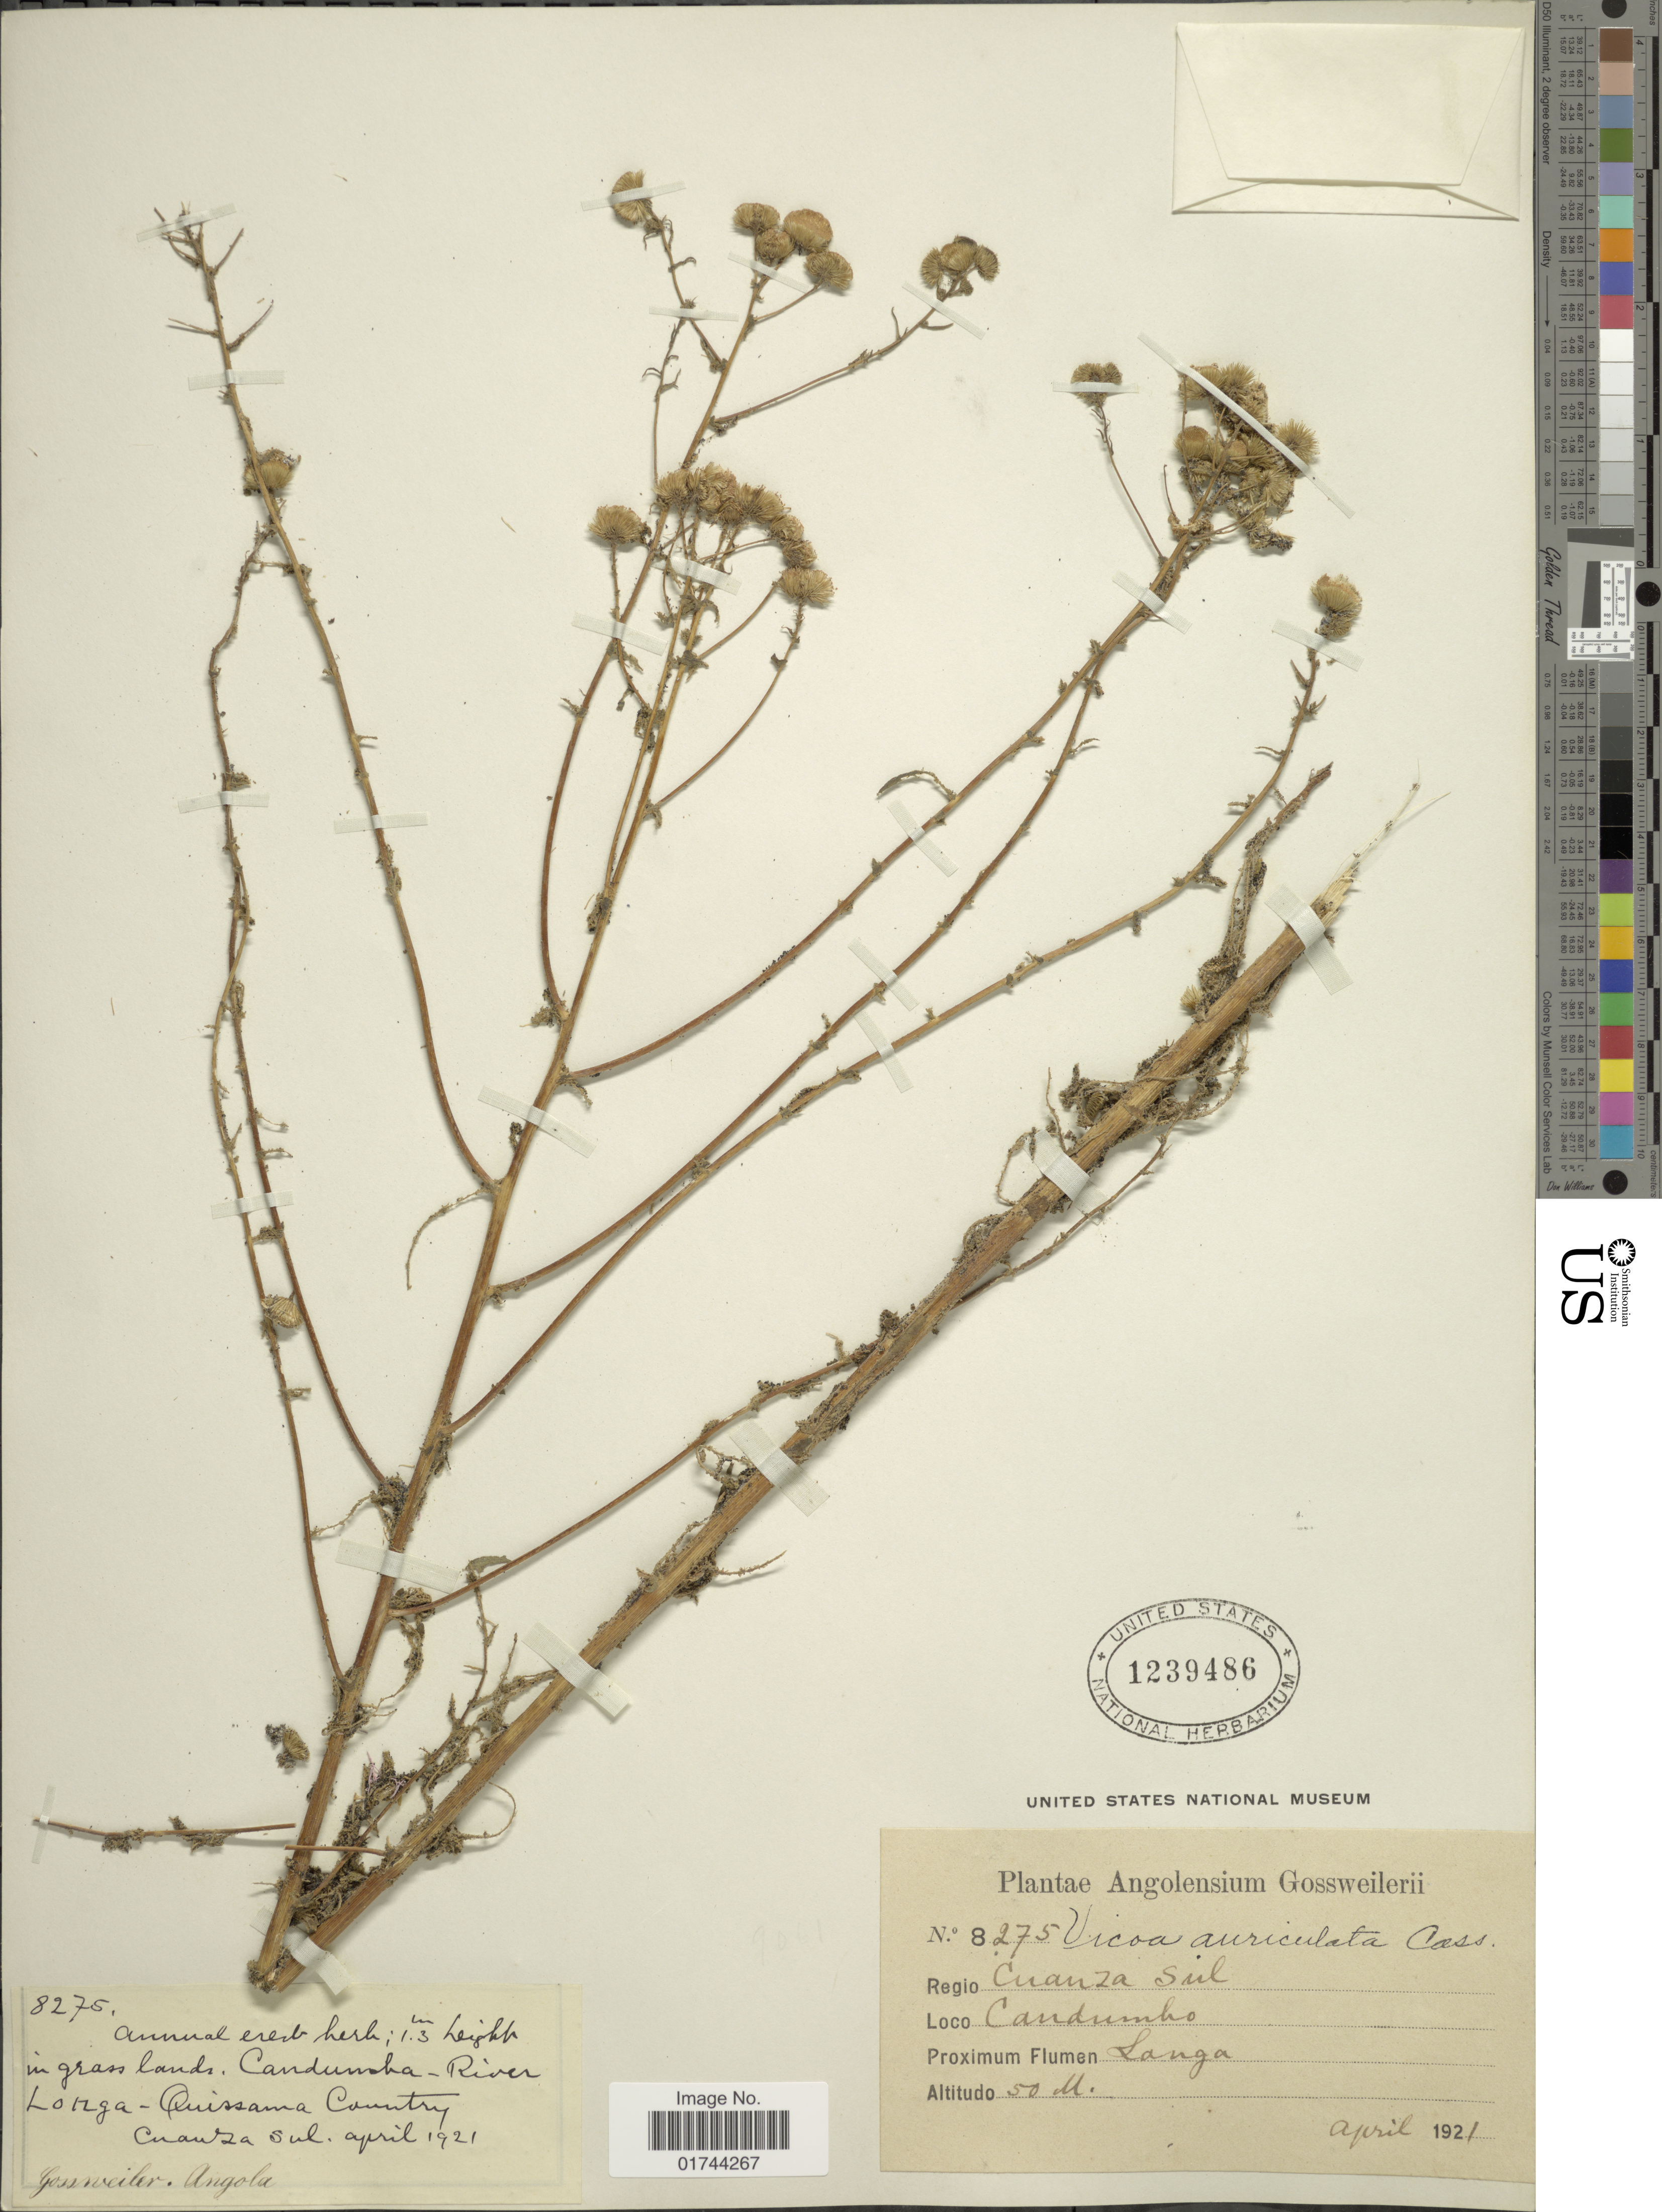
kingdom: Plantae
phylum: Tracheophyta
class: Magnoliopsida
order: Asterales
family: Asteraceae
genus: Vicoa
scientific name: Vicoa leptoclada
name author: (Webb) Dandy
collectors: Gossweiler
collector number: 8257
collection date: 1921-04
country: Angola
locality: Longa- Quissama Country, Cuanza Sul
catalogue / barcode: US 1239486